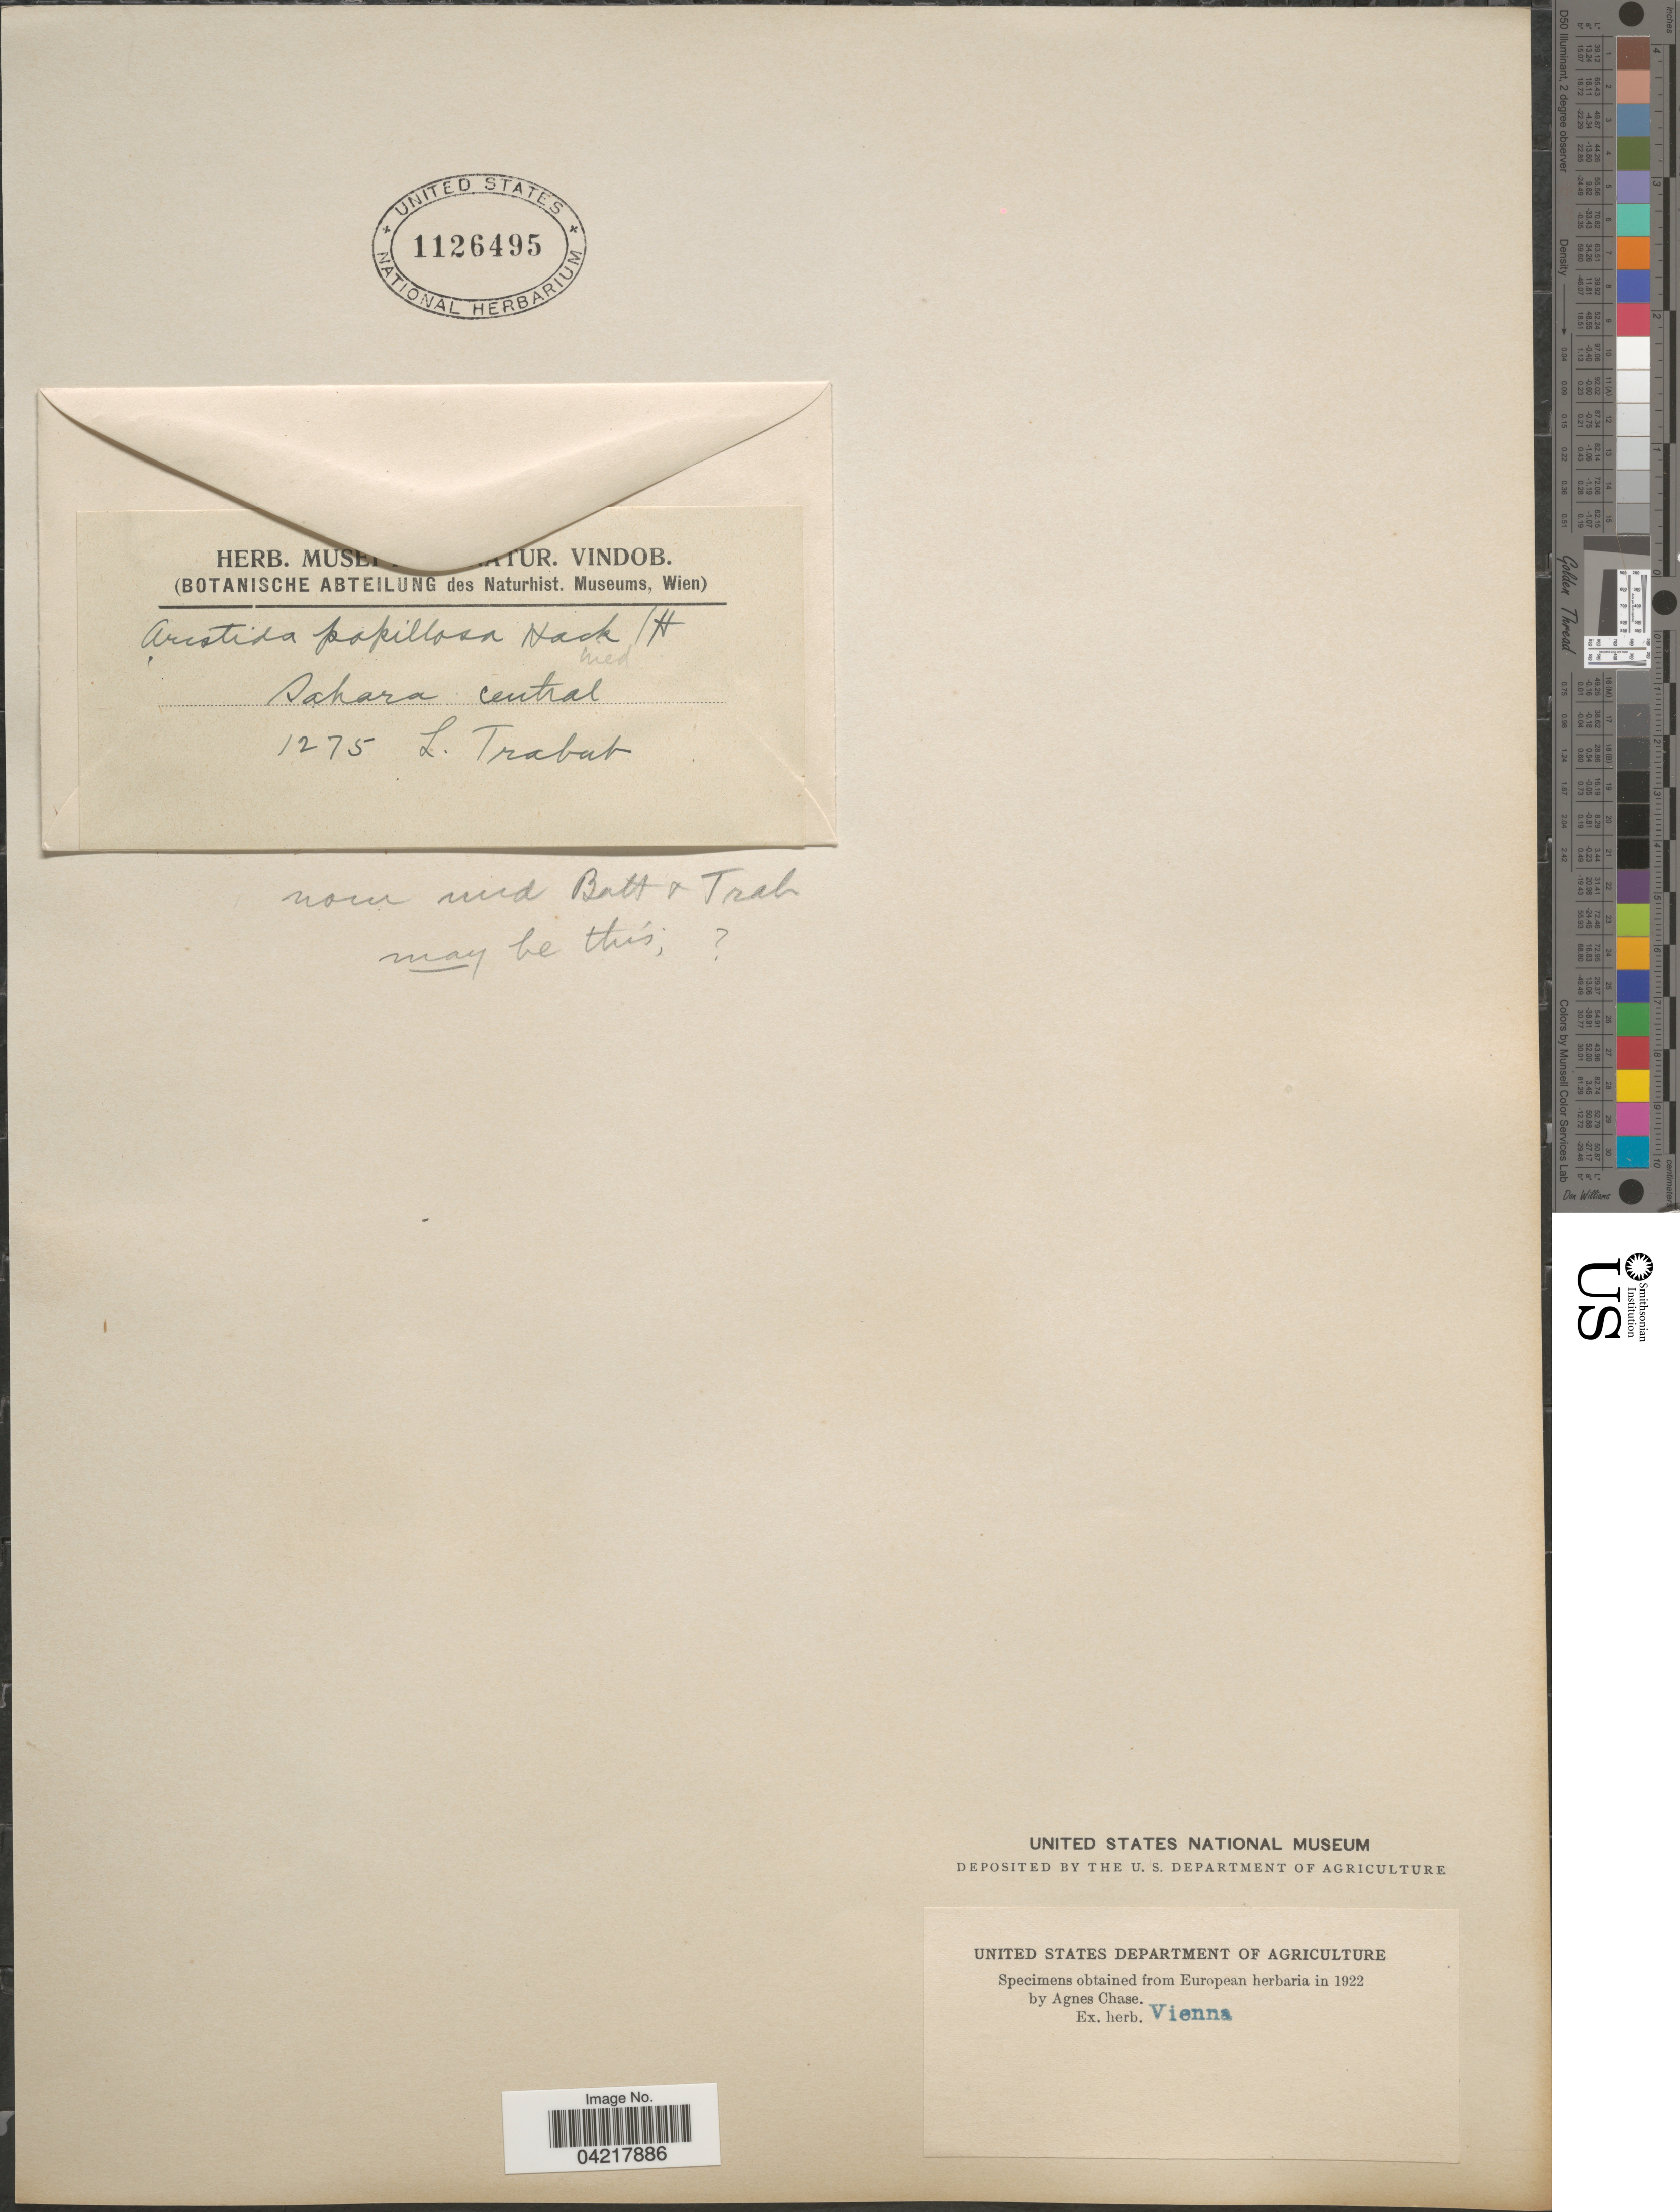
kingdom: Plantae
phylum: Tracheophyta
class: Liliopsida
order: Poales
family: Poaceae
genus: Aristida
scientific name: Aristida sp.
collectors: L. Trabut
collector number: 1275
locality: Sahara central.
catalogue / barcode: US 1126495